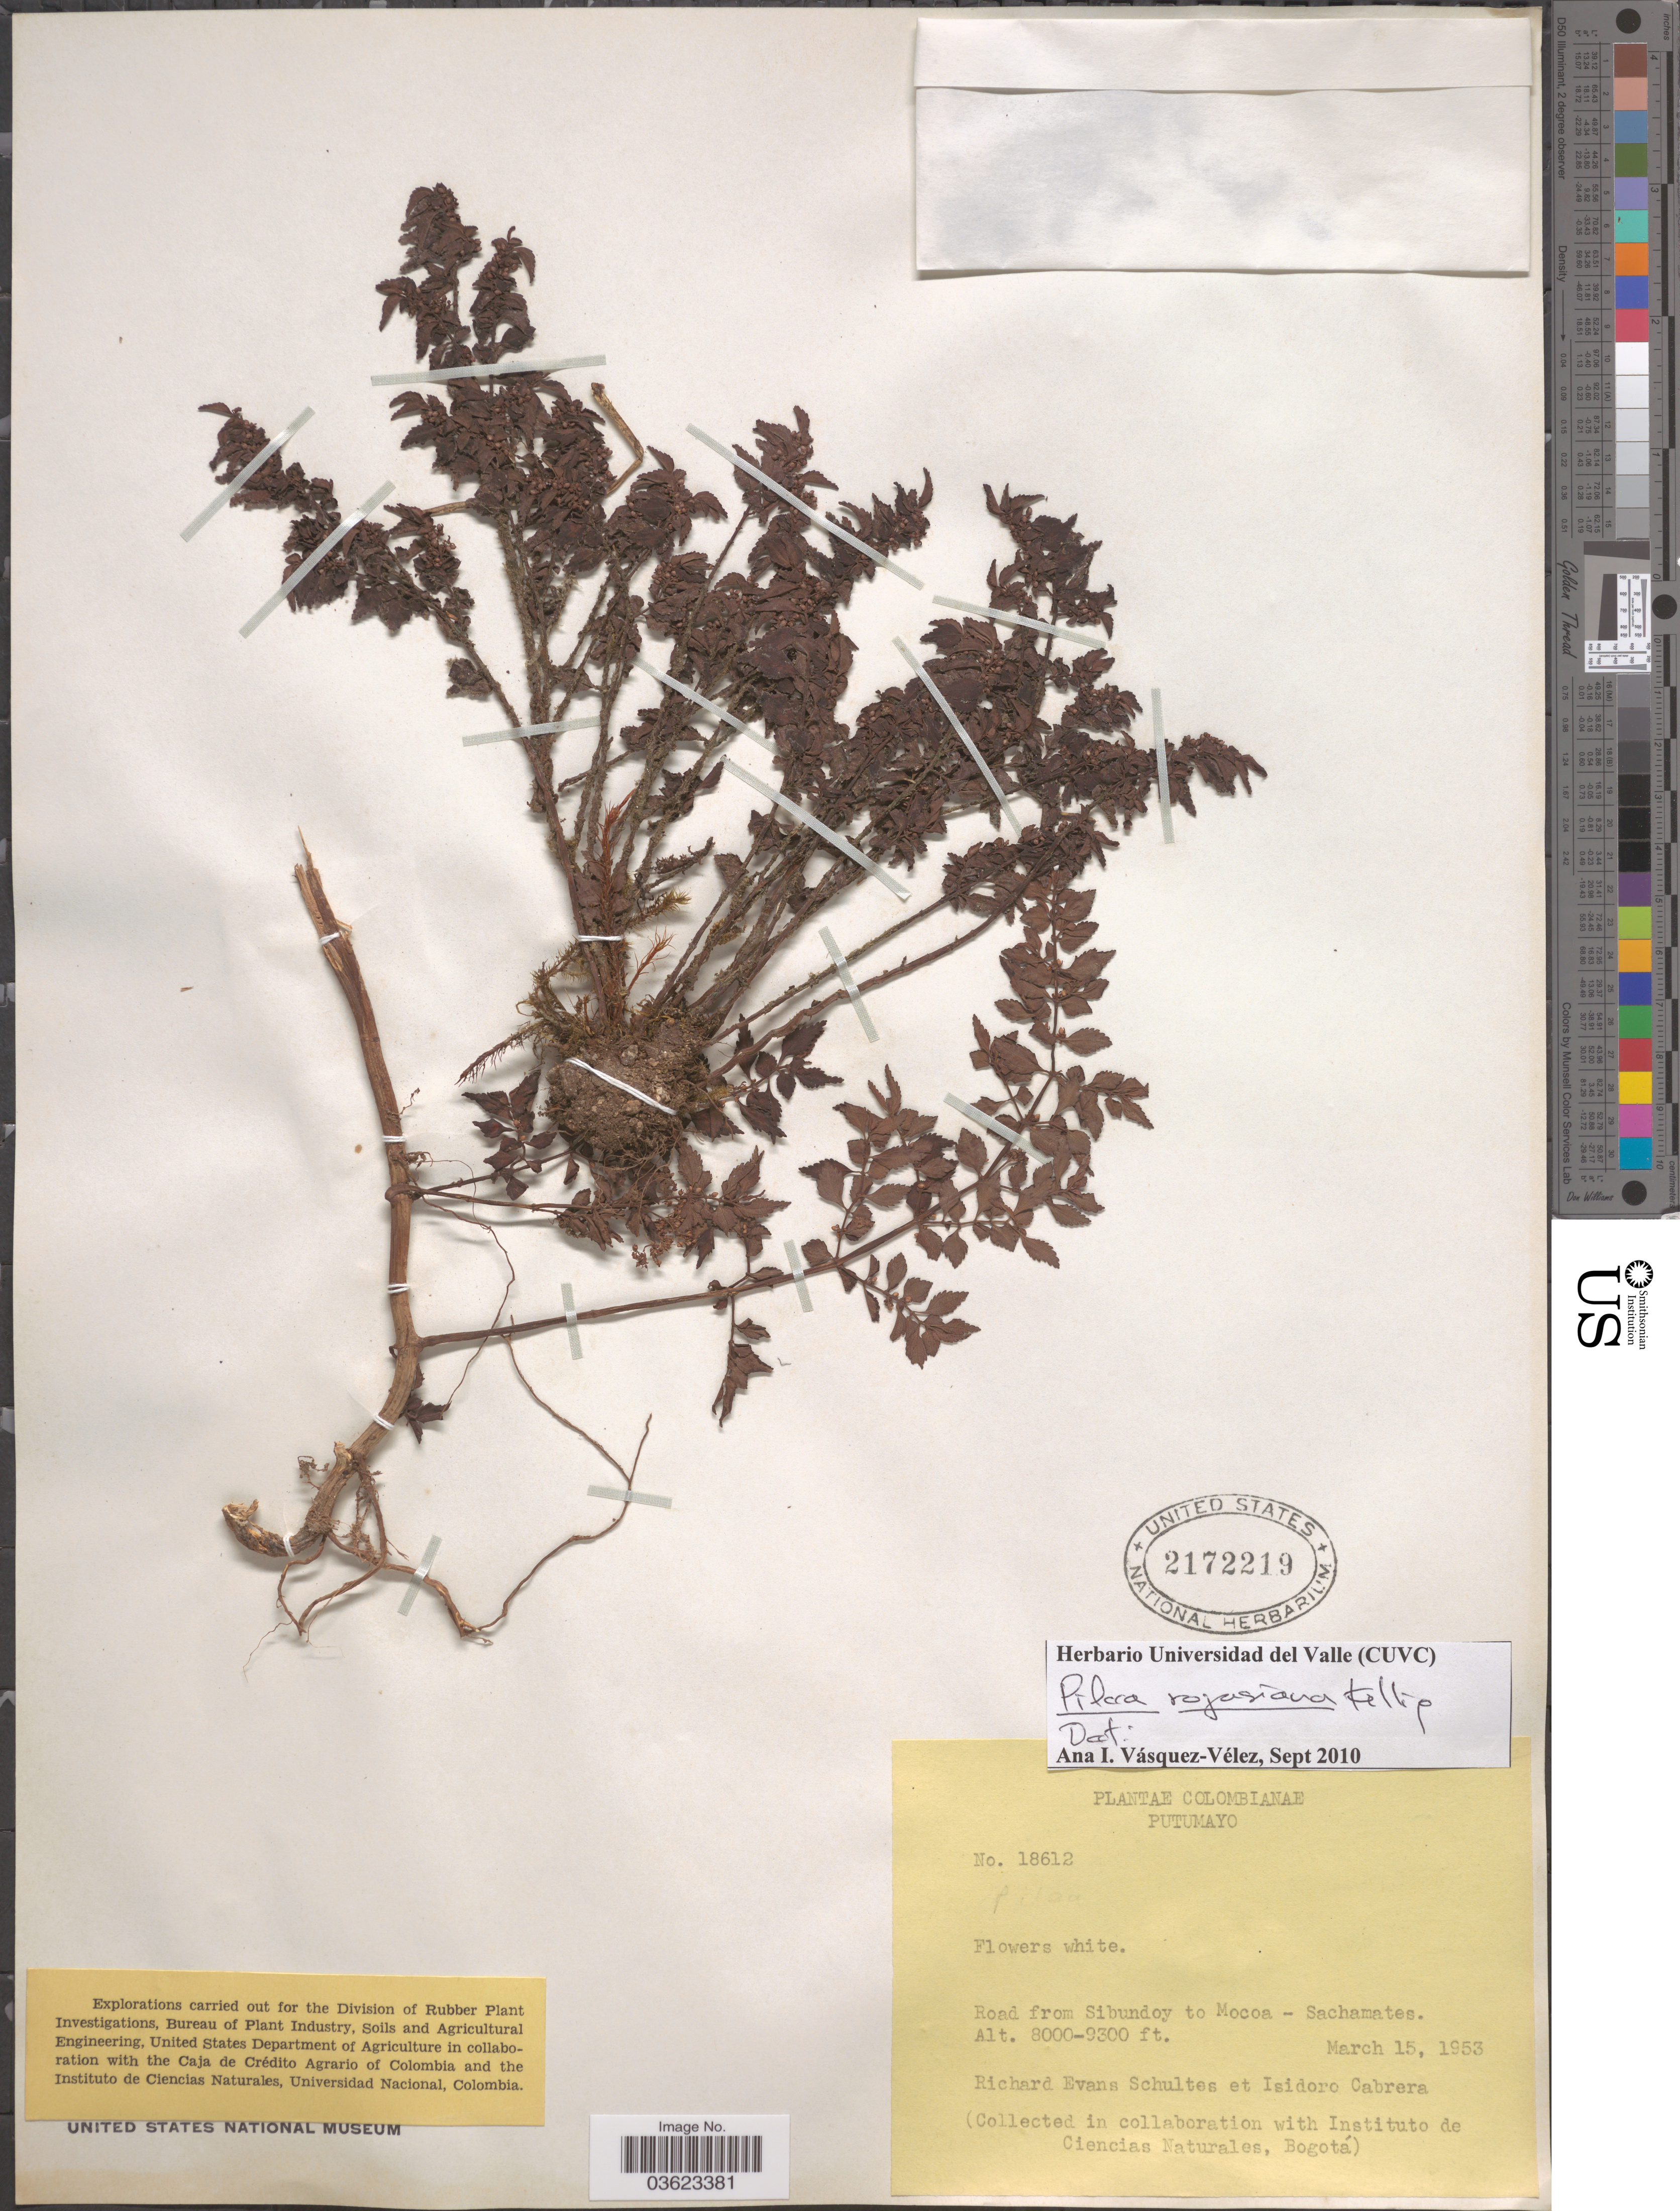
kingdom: Plantae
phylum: Tracheophyta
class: Magnoliopsida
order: Rosales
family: Urticaceae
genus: Pilea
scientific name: Pilea rojasiana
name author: Killip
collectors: R. E. Schultes & I. Cabrera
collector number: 18612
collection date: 1953-03-15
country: Colombia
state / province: Putumayo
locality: Road from Sibundoy to Mocoa - Sachamates.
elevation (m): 2438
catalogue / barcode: US 2172219